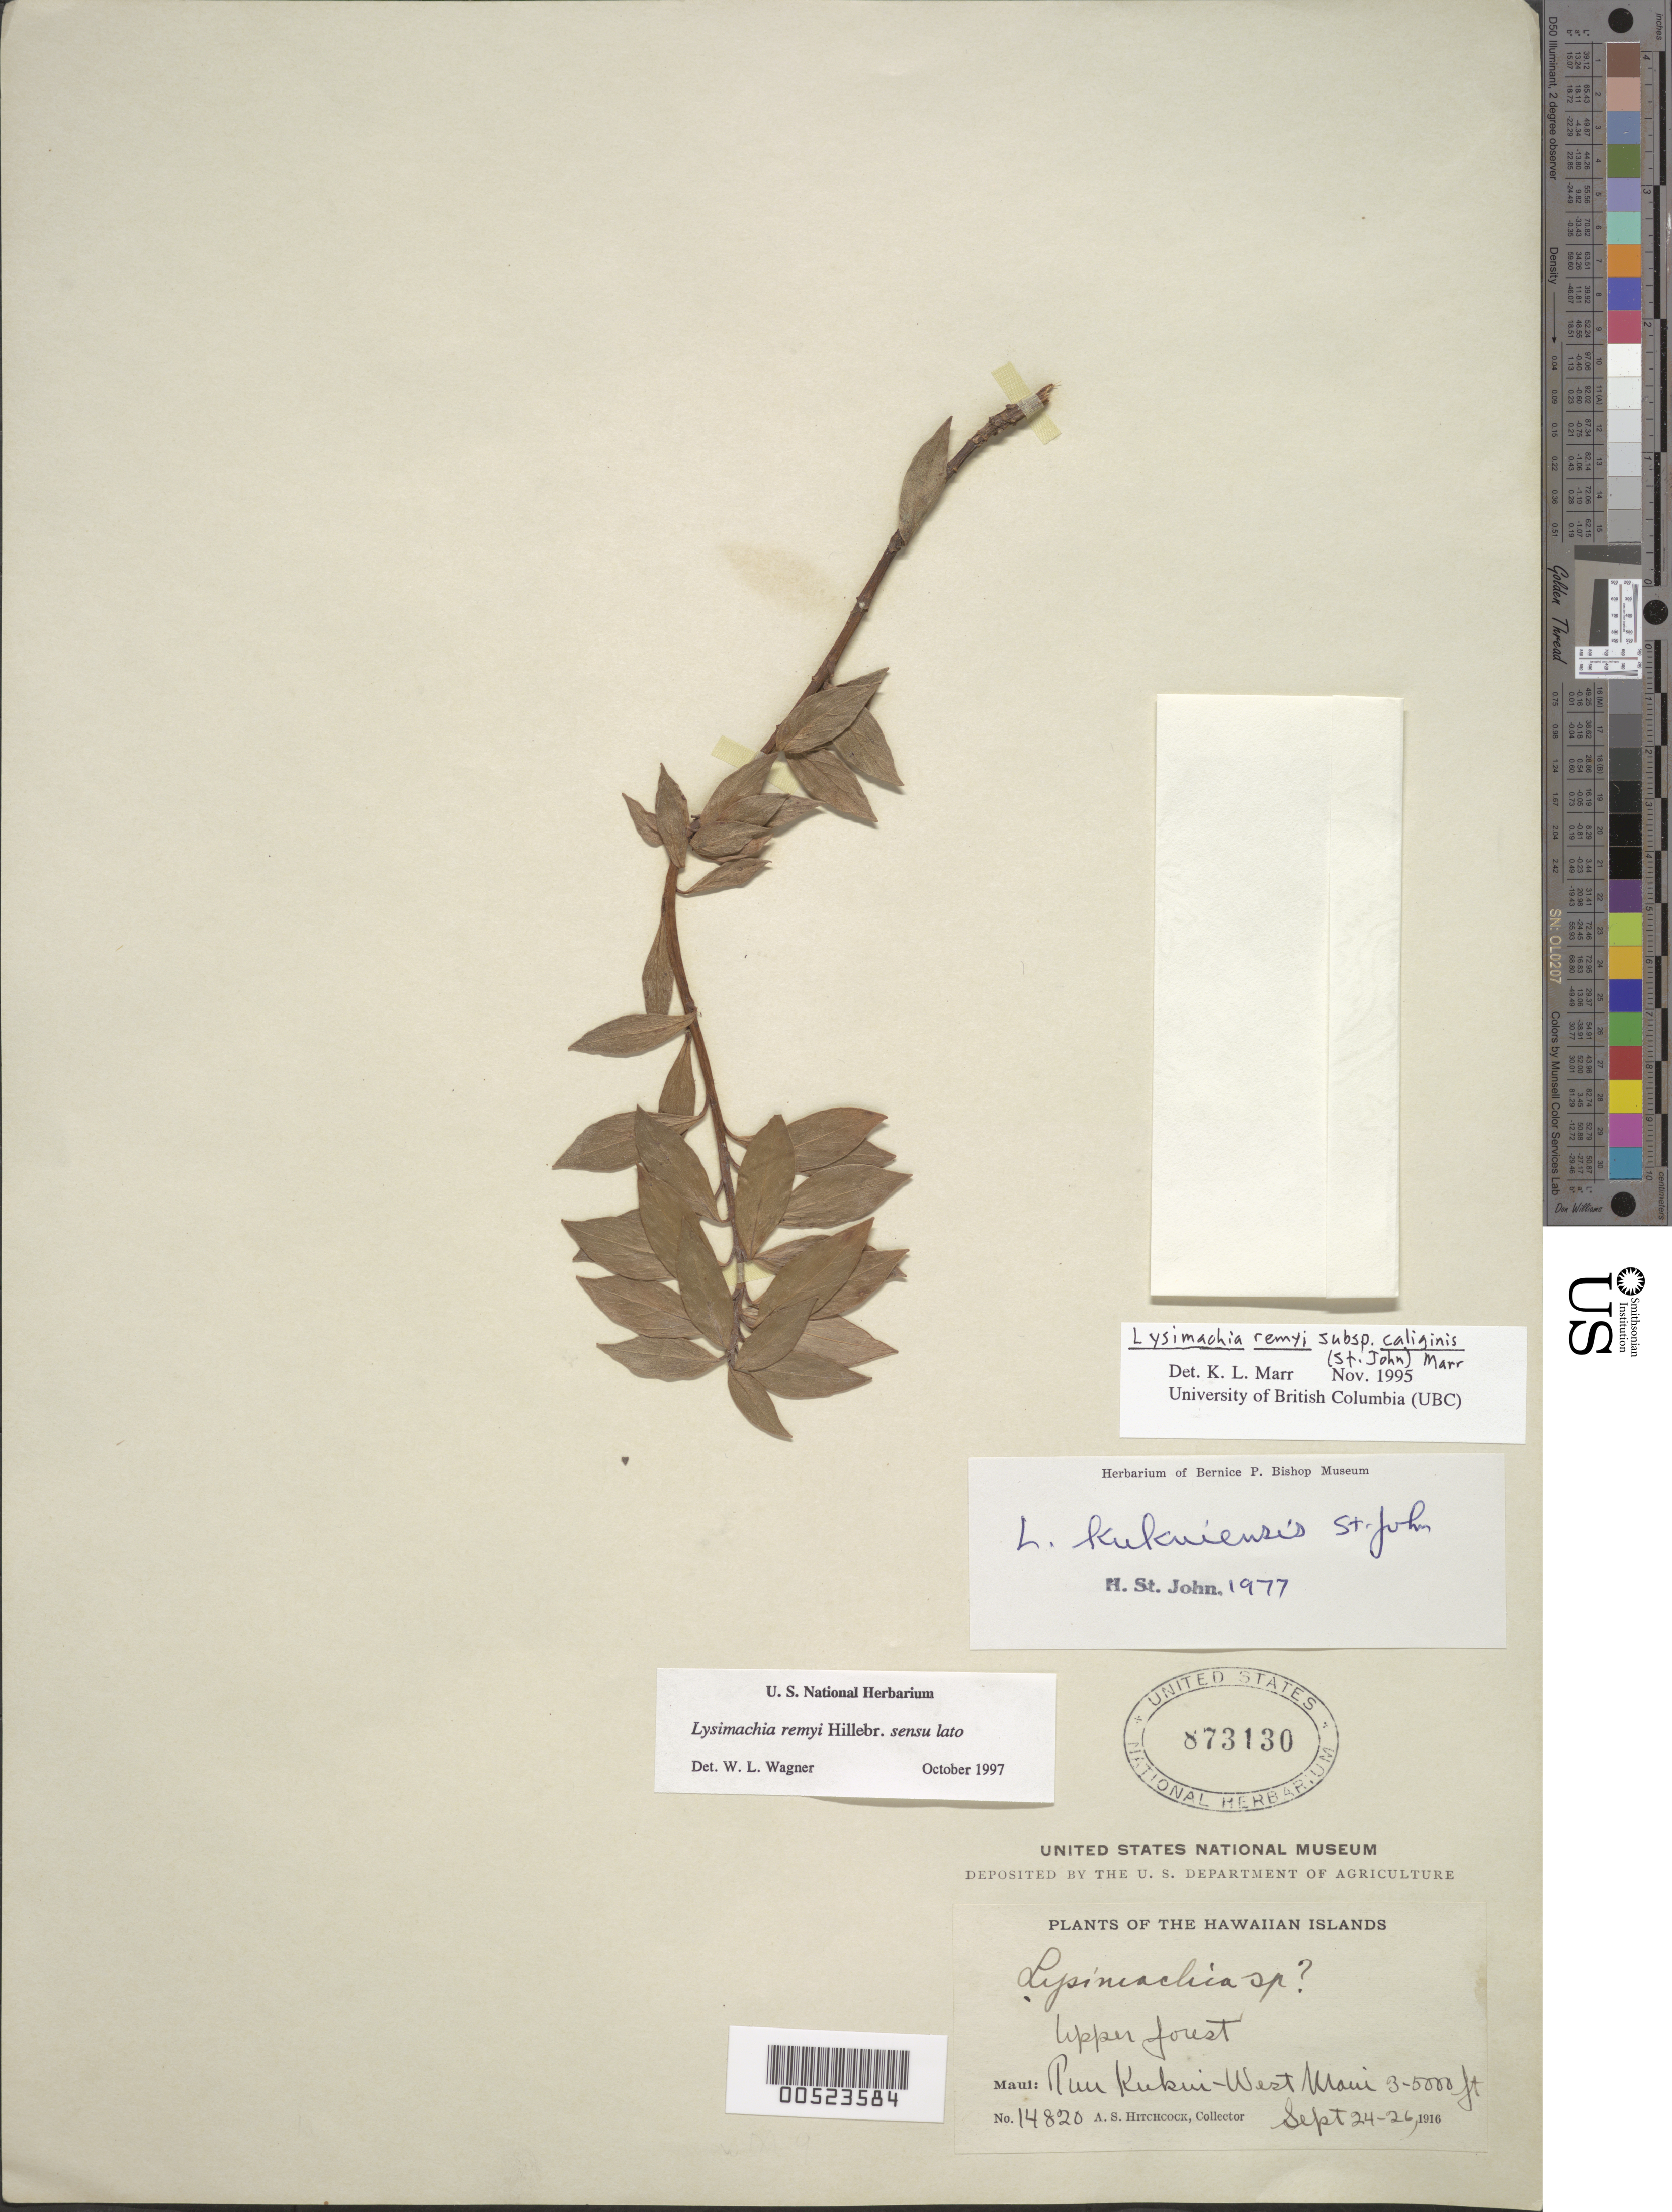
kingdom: Plantae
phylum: Tracheophyta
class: Magnoliopsida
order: Ericales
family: Primulaceae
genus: Lysimachia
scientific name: Lysimachia remyi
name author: Hillebr.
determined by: Wagner, W. L., (BOT), Smithsonian Institution - National Museum of Natural History (UNITED STATES)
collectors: A. S. Hitchcock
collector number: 14820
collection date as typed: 24 Sep 1916 to 26 Sep 1916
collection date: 1916-09-24/1916-09-26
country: United States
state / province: Hawaii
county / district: Maui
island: Maui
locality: Puu Kukui, W Maui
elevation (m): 914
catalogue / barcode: US 873130